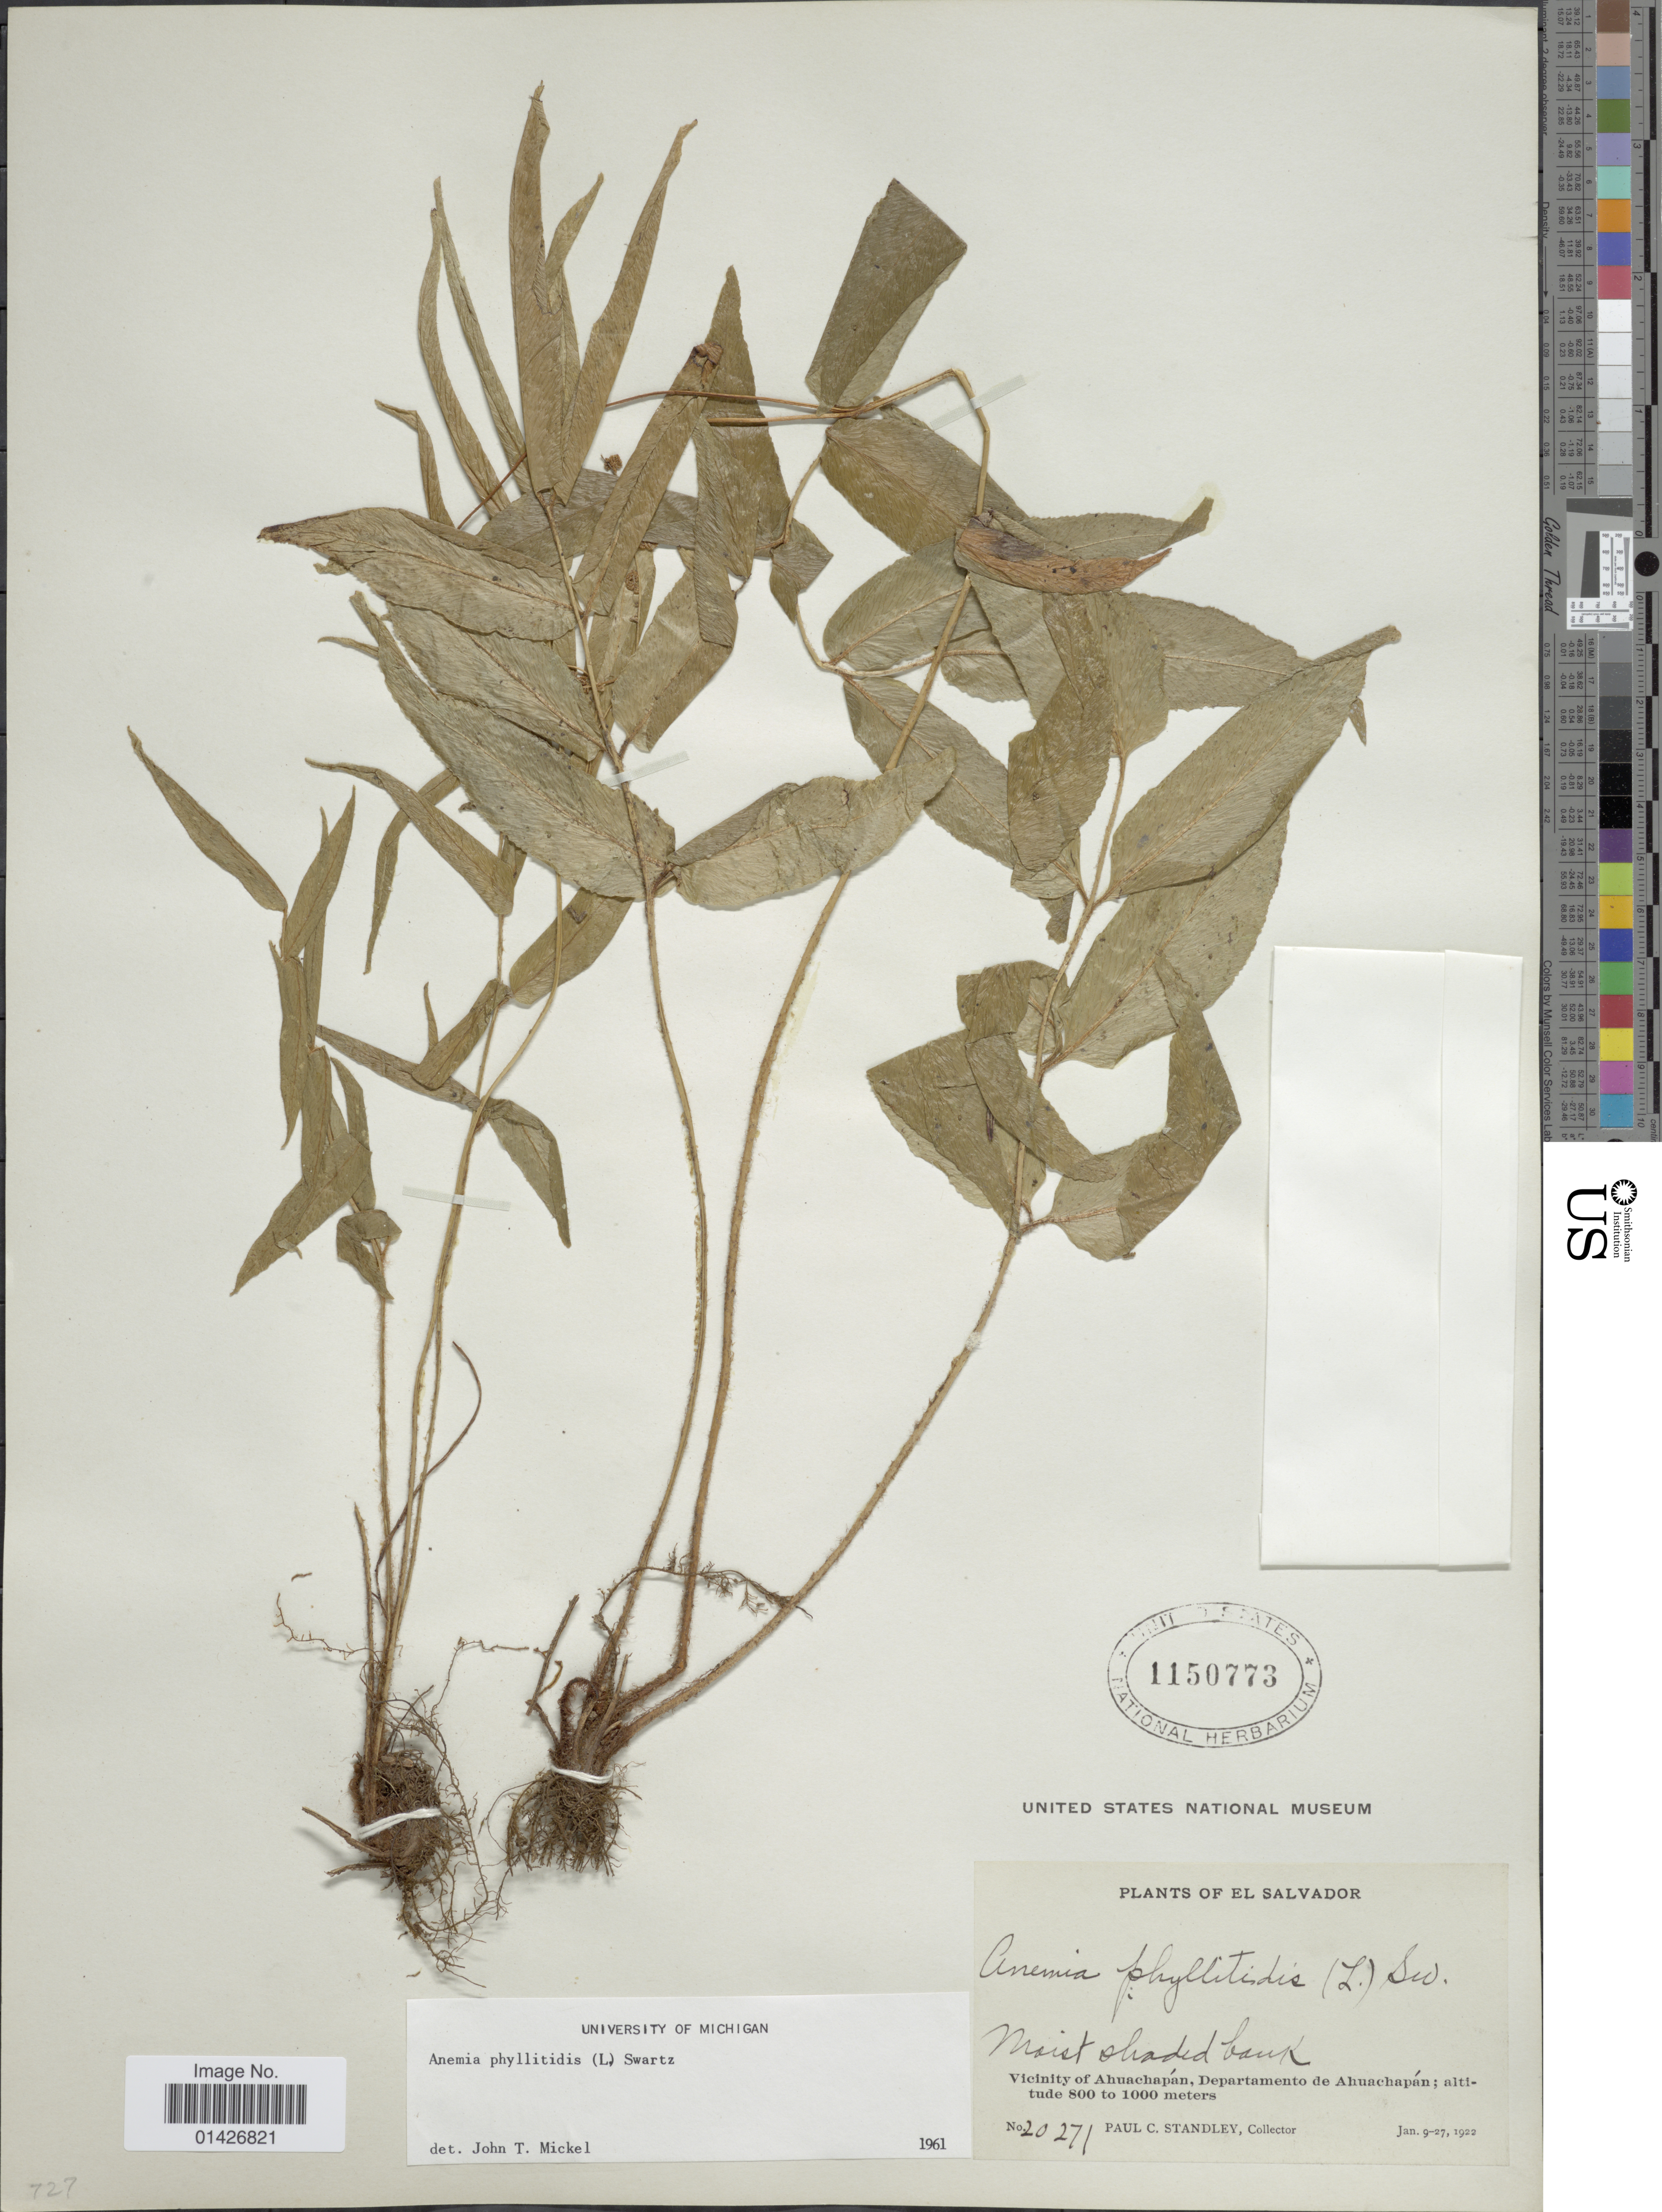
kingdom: Plantae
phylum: Tracheophyta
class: Polypodiopsida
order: Schizaeales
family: Anemiaceae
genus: Anemia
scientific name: Anemia phyllitidis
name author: (L.) Sw.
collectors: P. C. Standley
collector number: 20271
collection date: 1922-01-09/1922-01-27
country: El Salvador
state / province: Ahuachapan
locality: Vicinity of Ahuachapán, Departamento de Ahuachápan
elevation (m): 800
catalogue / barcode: US 1150773